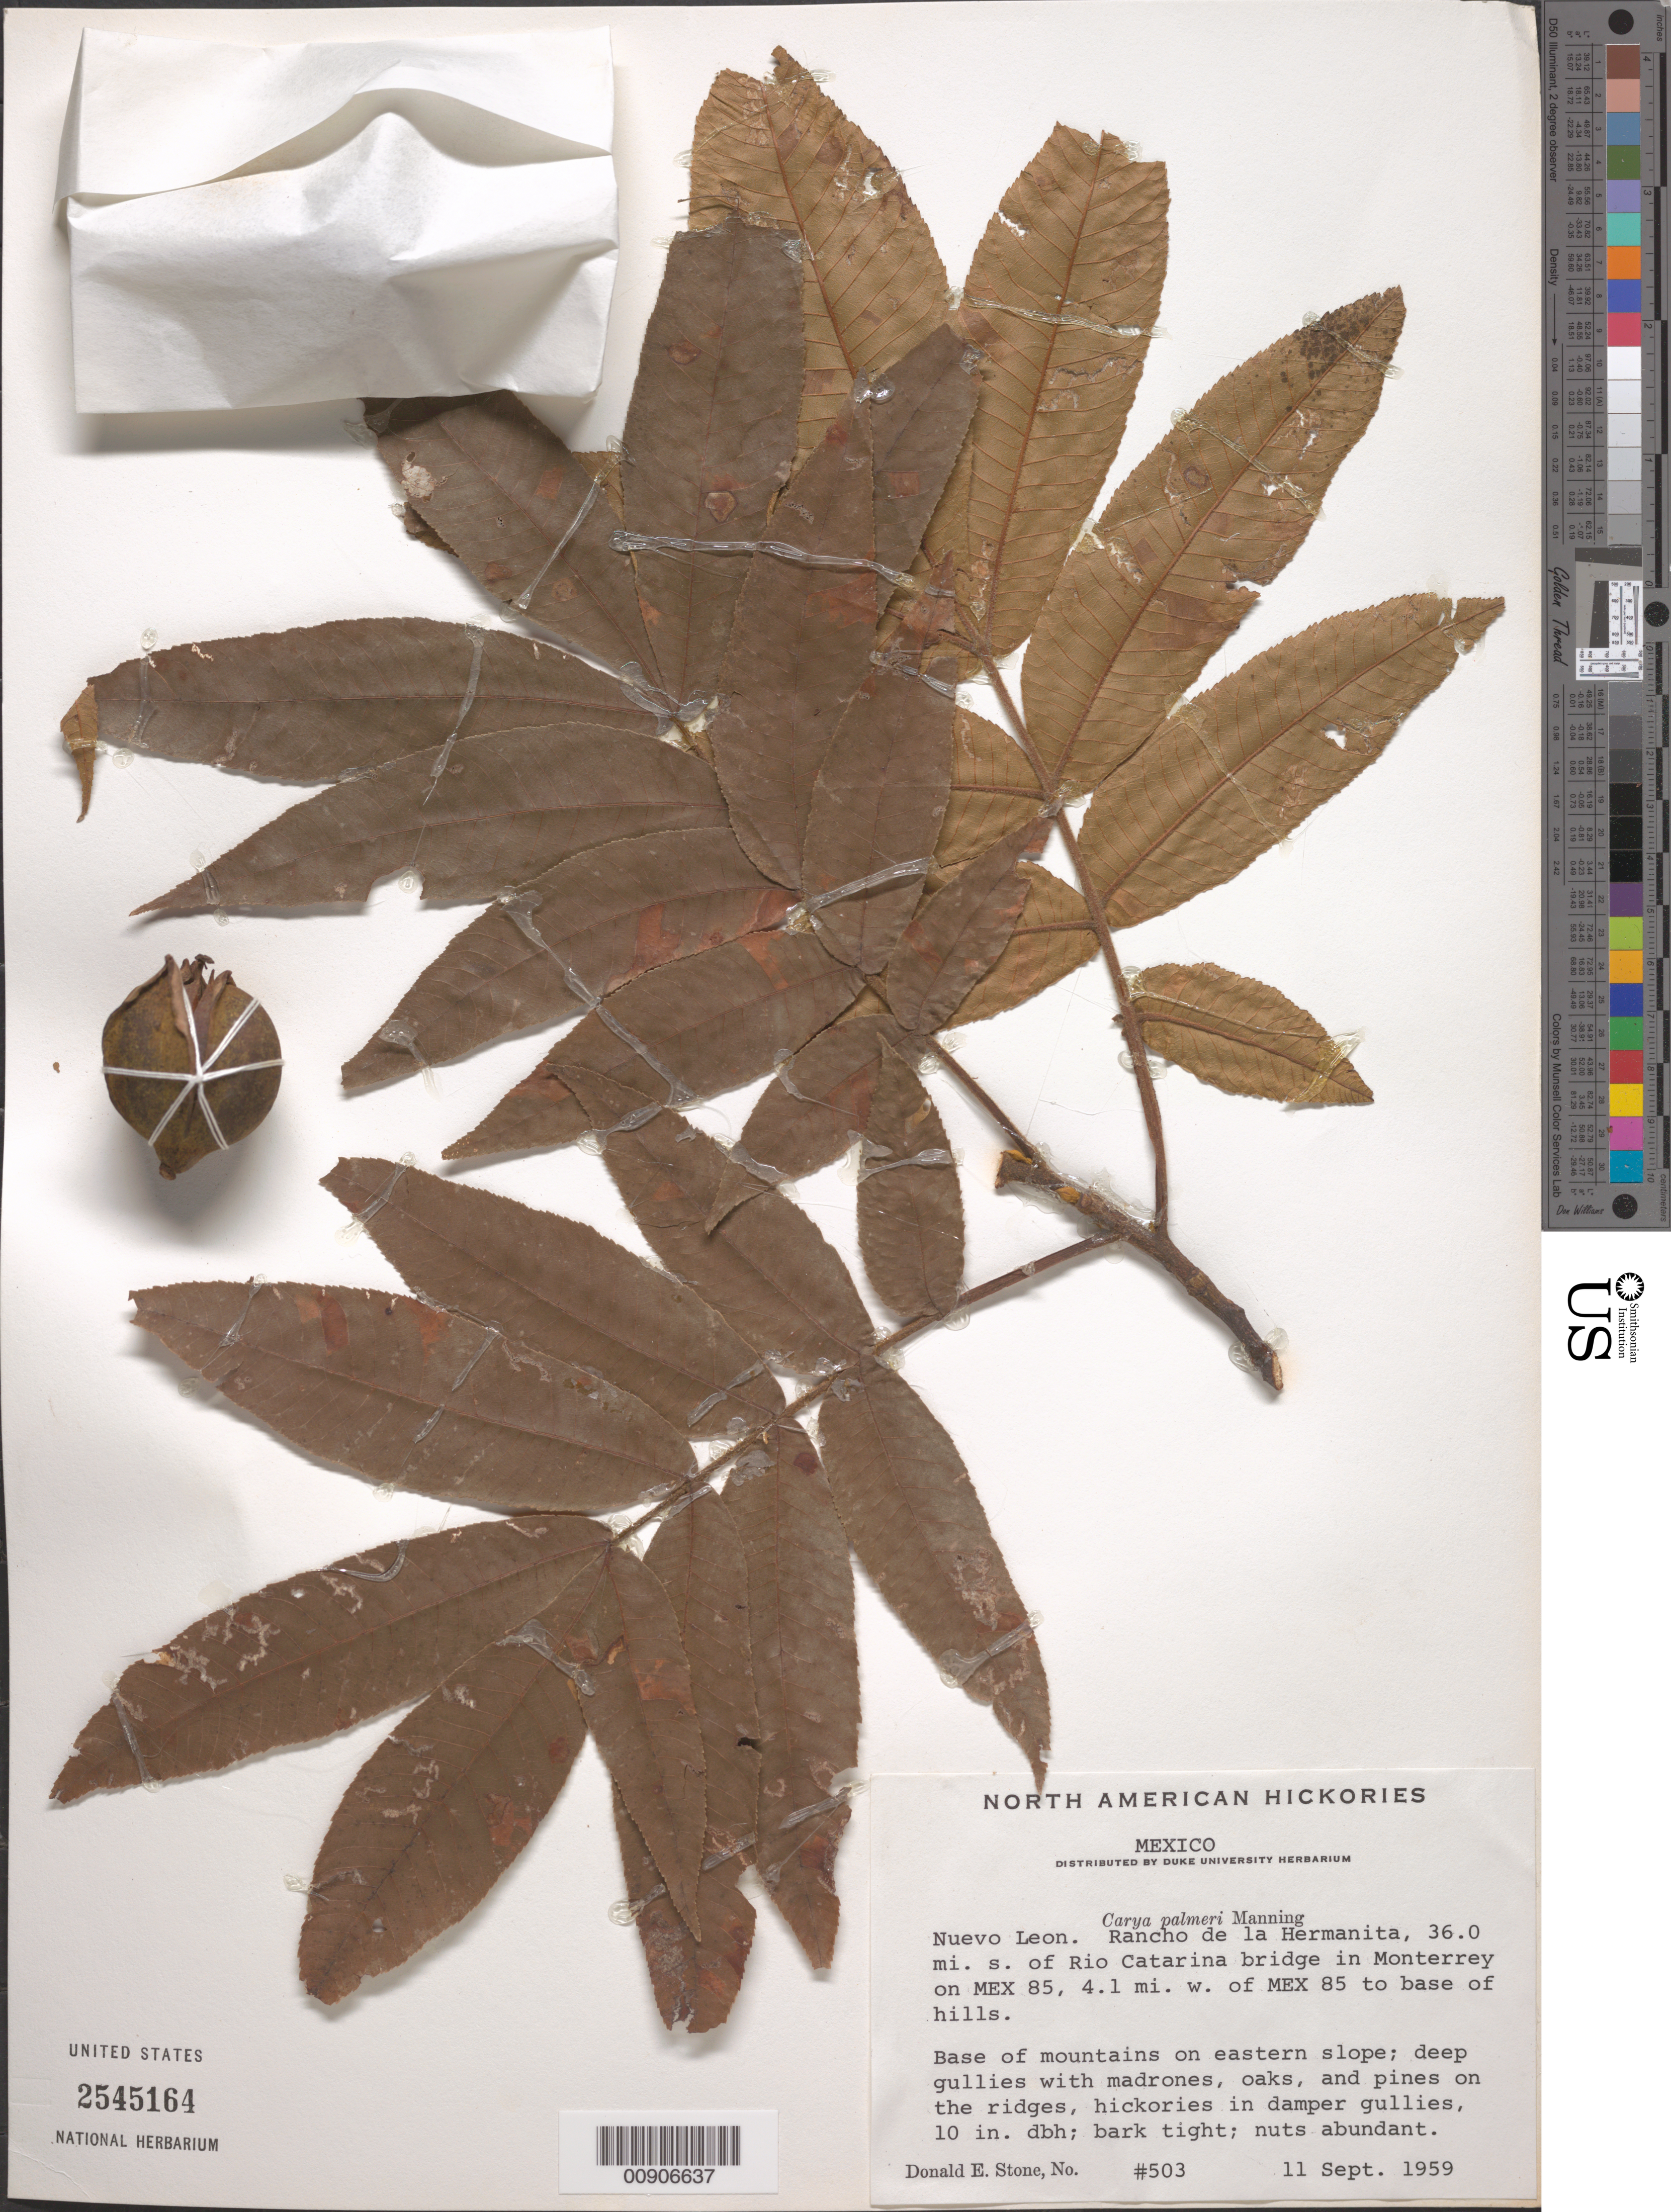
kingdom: Plantae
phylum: Tracheophyta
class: Magnoliopsida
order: Fagales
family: Juglandaceae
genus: Carya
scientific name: Carya palmeri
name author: Manning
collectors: D. E. Stone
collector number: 503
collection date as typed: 11 Sep 1959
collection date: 1959-09-11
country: Mexico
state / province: Nuevo León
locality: Nuevo León. Rancho de la Hermanita, 36.0 mi. S of Río Catarina bridge in Monterrey on MEX 85, 4.1 miles west of MEX 85 to base of hills.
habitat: Base of mountains on eastern slope; deep gullies with madrones, oaks, and pines on the ridges, hickories in damper gullies.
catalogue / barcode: US 2545164